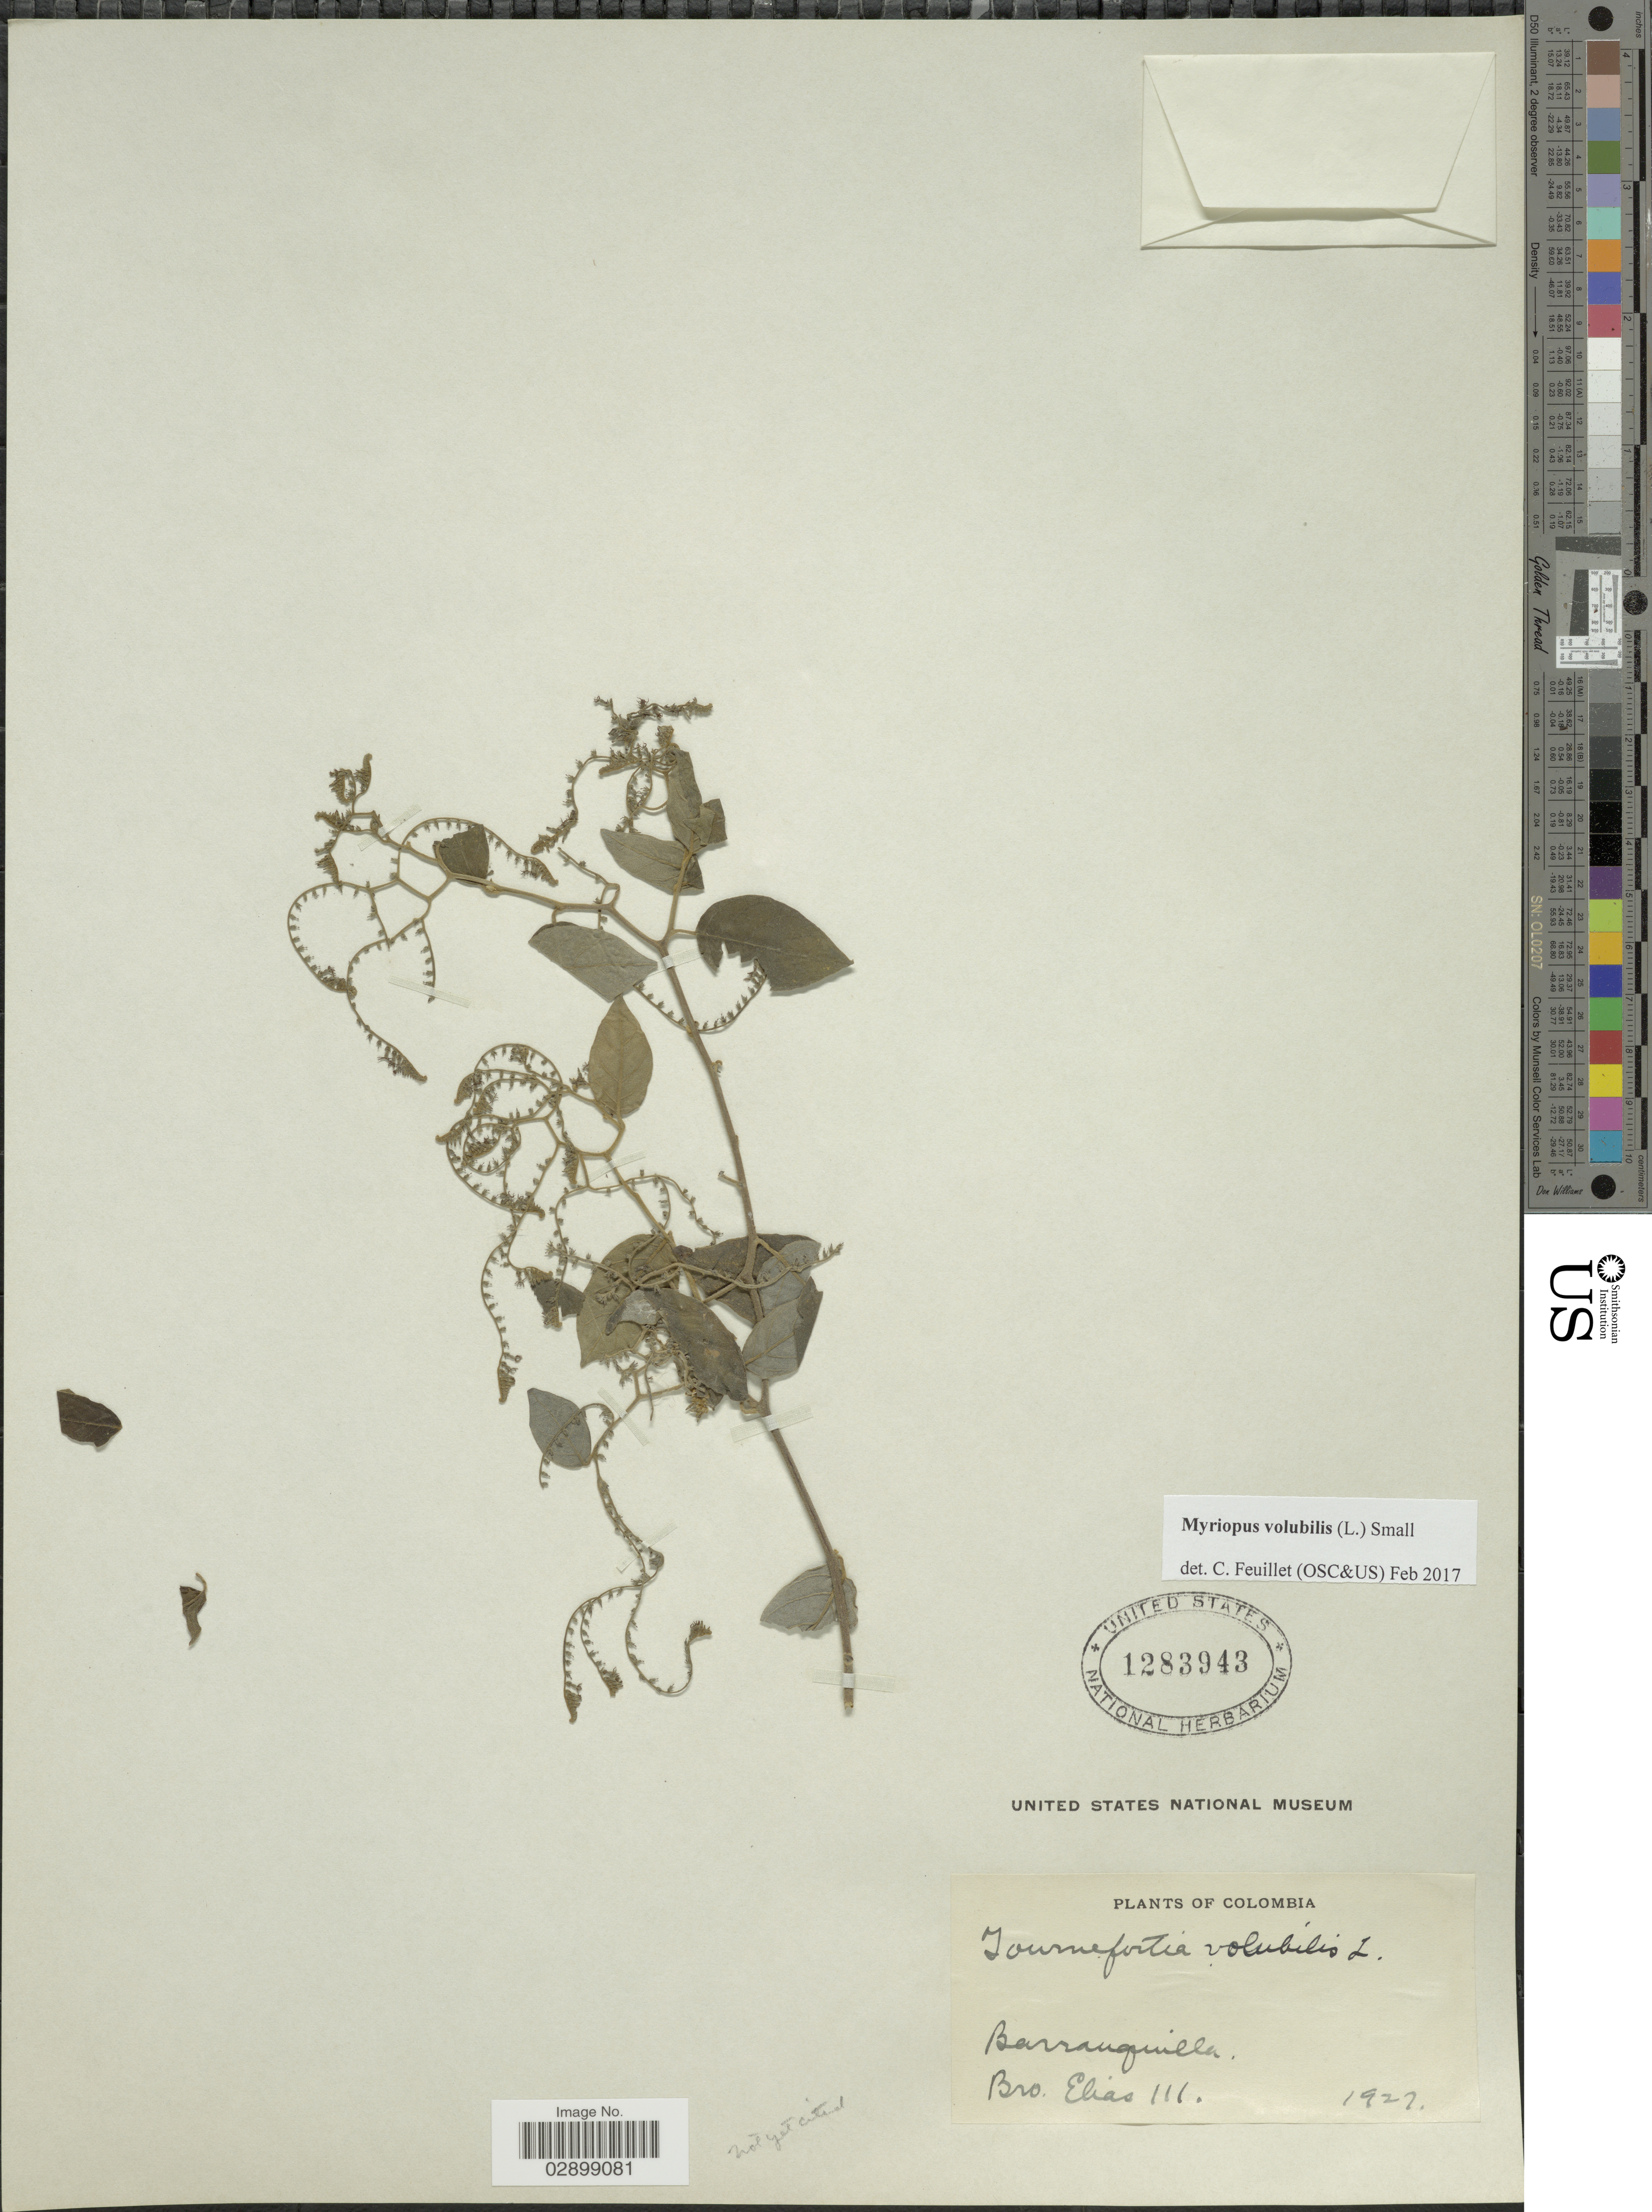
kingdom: Plantae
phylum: Tracheophyta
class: Magnoliopsida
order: Boraginales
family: Heliotropiaceae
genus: Myriopus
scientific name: Myriopus volubilis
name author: (L.) Small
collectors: Bro. Elias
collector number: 111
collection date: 1927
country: Colombia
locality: Barranquilla.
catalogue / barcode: US 1283943